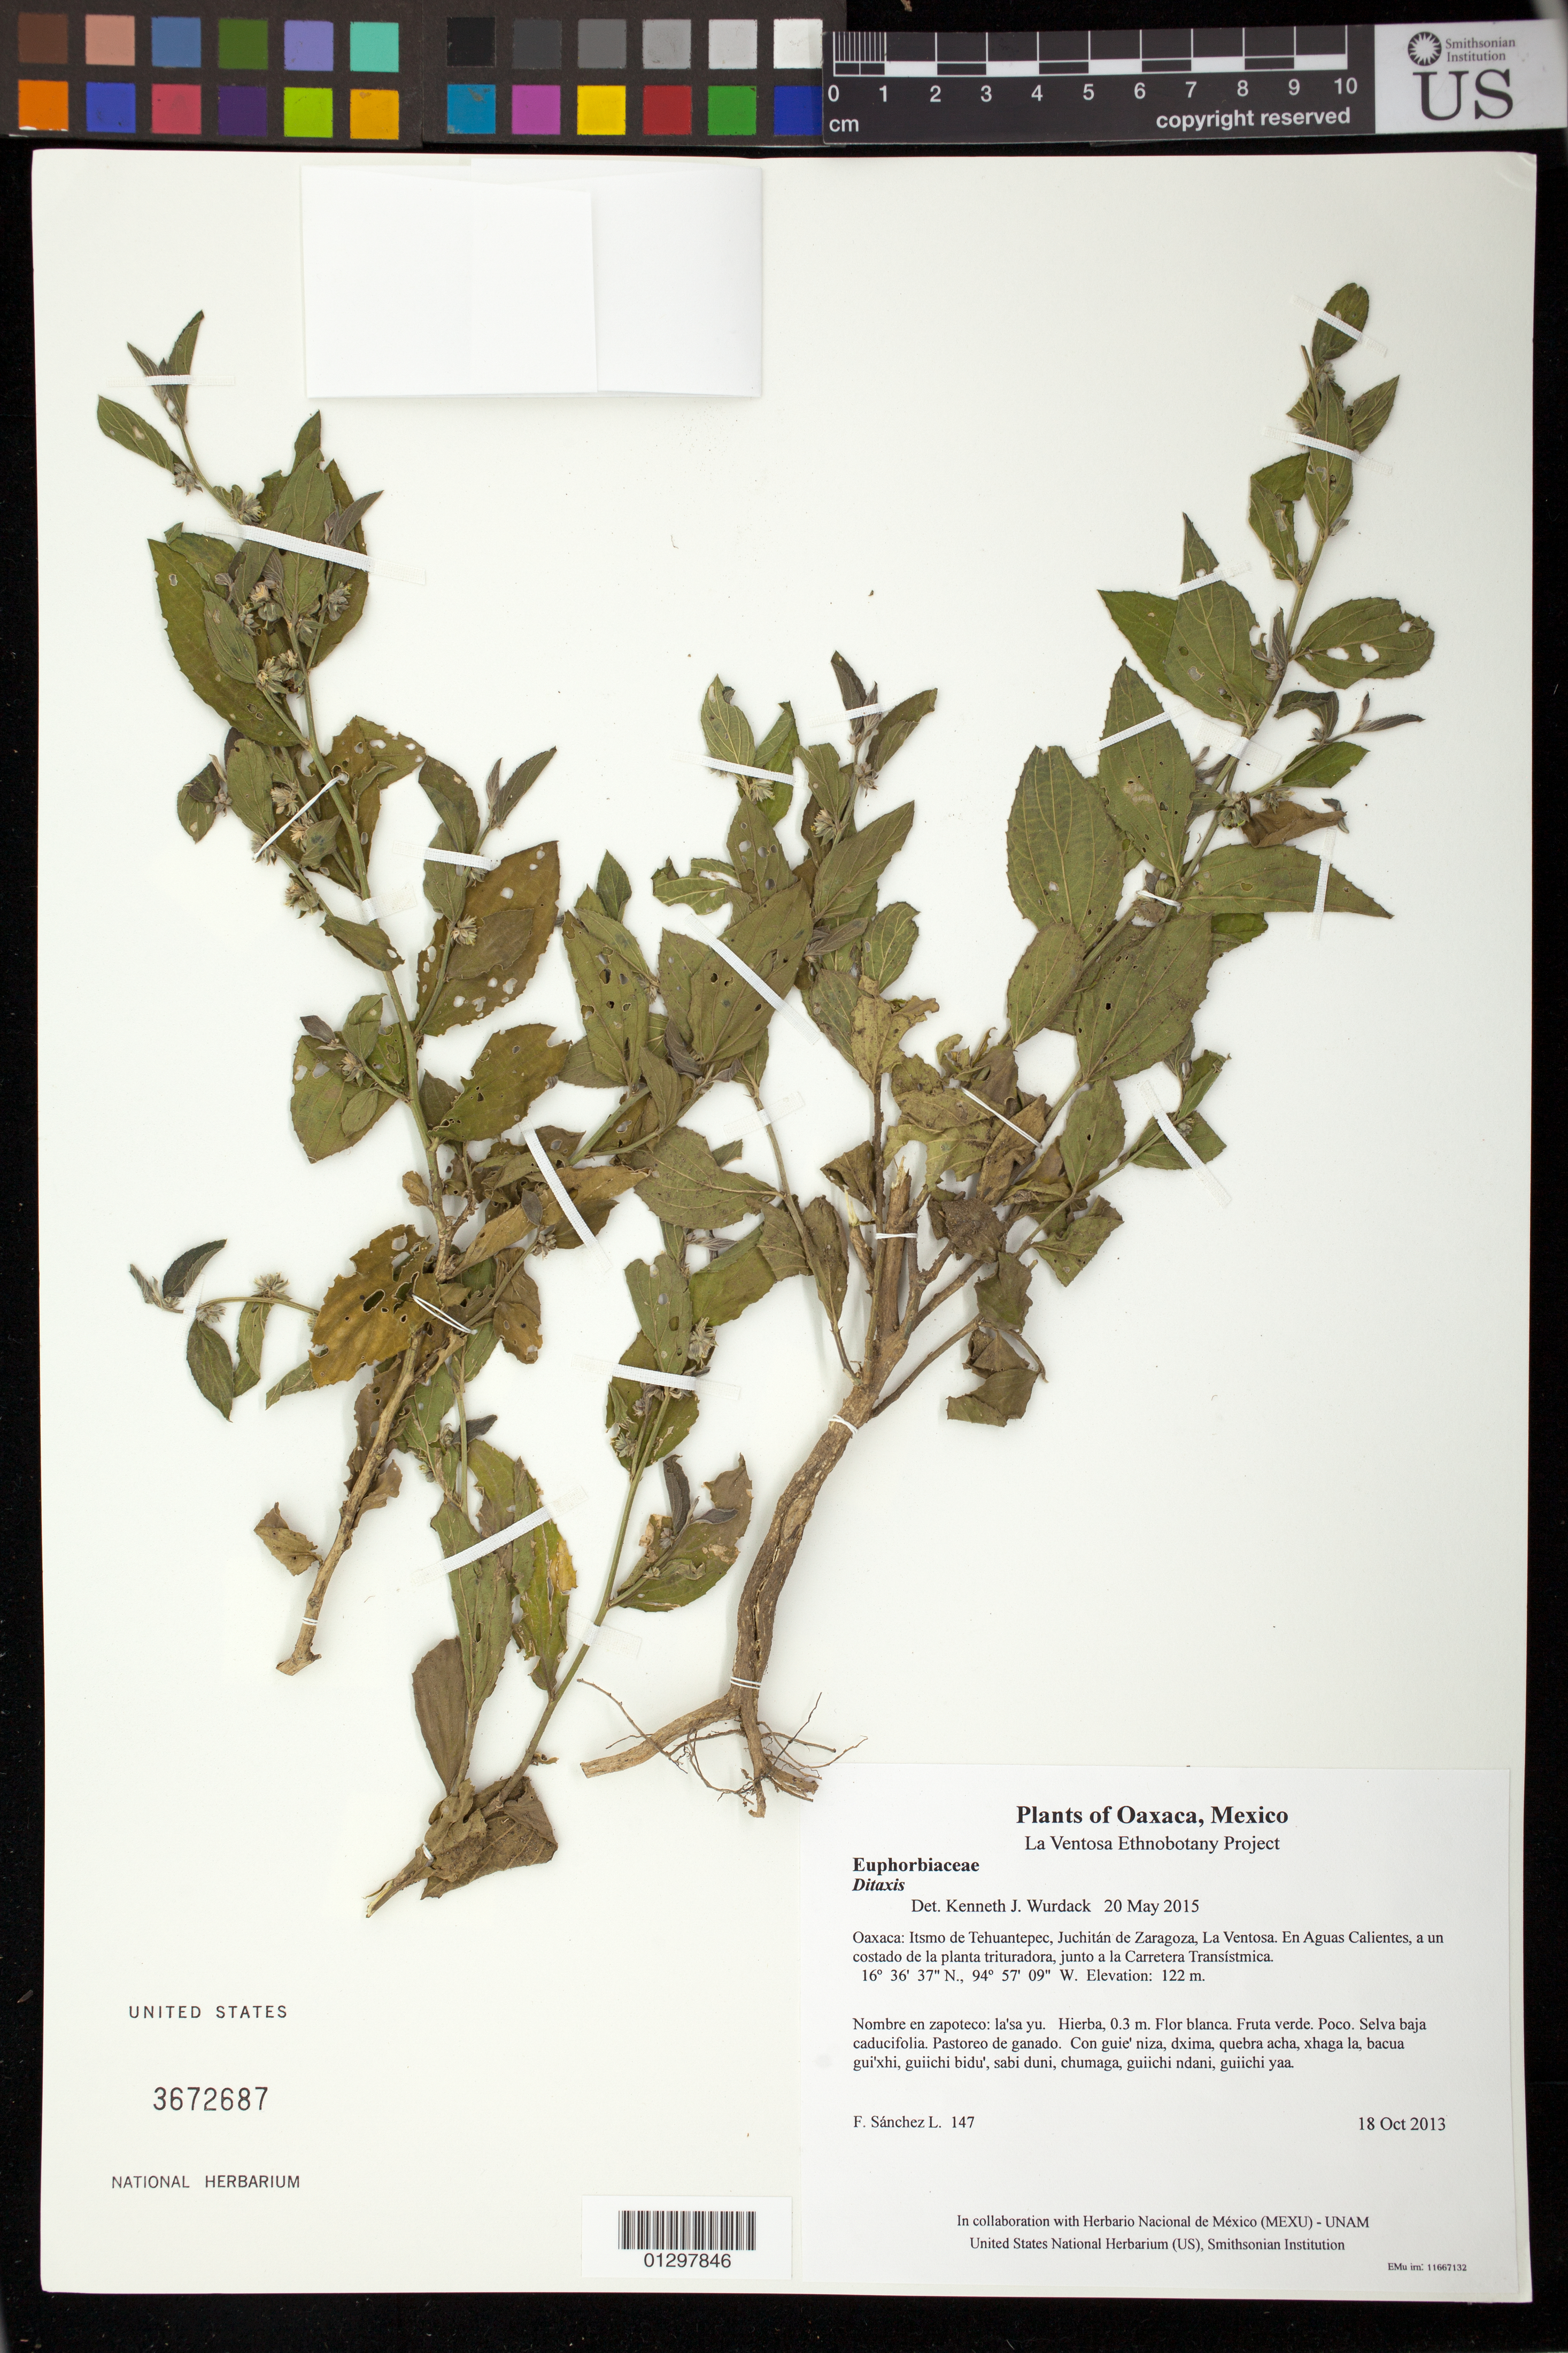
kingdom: Plantae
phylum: Tracheophyta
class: Magnoliopsida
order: Malpighiales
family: Euphorbiaceae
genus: Ditaxis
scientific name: Ditaxis manzanilloana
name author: (Rose) Pax & K. Hoffm.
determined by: Martínez Gordillo, M.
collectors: F. Sánchez L.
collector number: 147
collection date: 2013-10-18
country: Mexico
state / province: Oaxaca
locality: Itsmo de Tehuantepec, Juchitán de Zaragoza, La Ventosa. En Aguas Calientes, a un costado de la planta trituradora, junto a la Carretera Transístmica.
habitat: Selva baja caducifolia. Pastoreo de ganado.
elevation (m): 122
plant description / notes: MEXU, US; Guixi bandaga. 0.3 m. Guie' naquichi'. Cuaananaxhi naga'. Caadxi.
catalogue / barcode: US 3672687